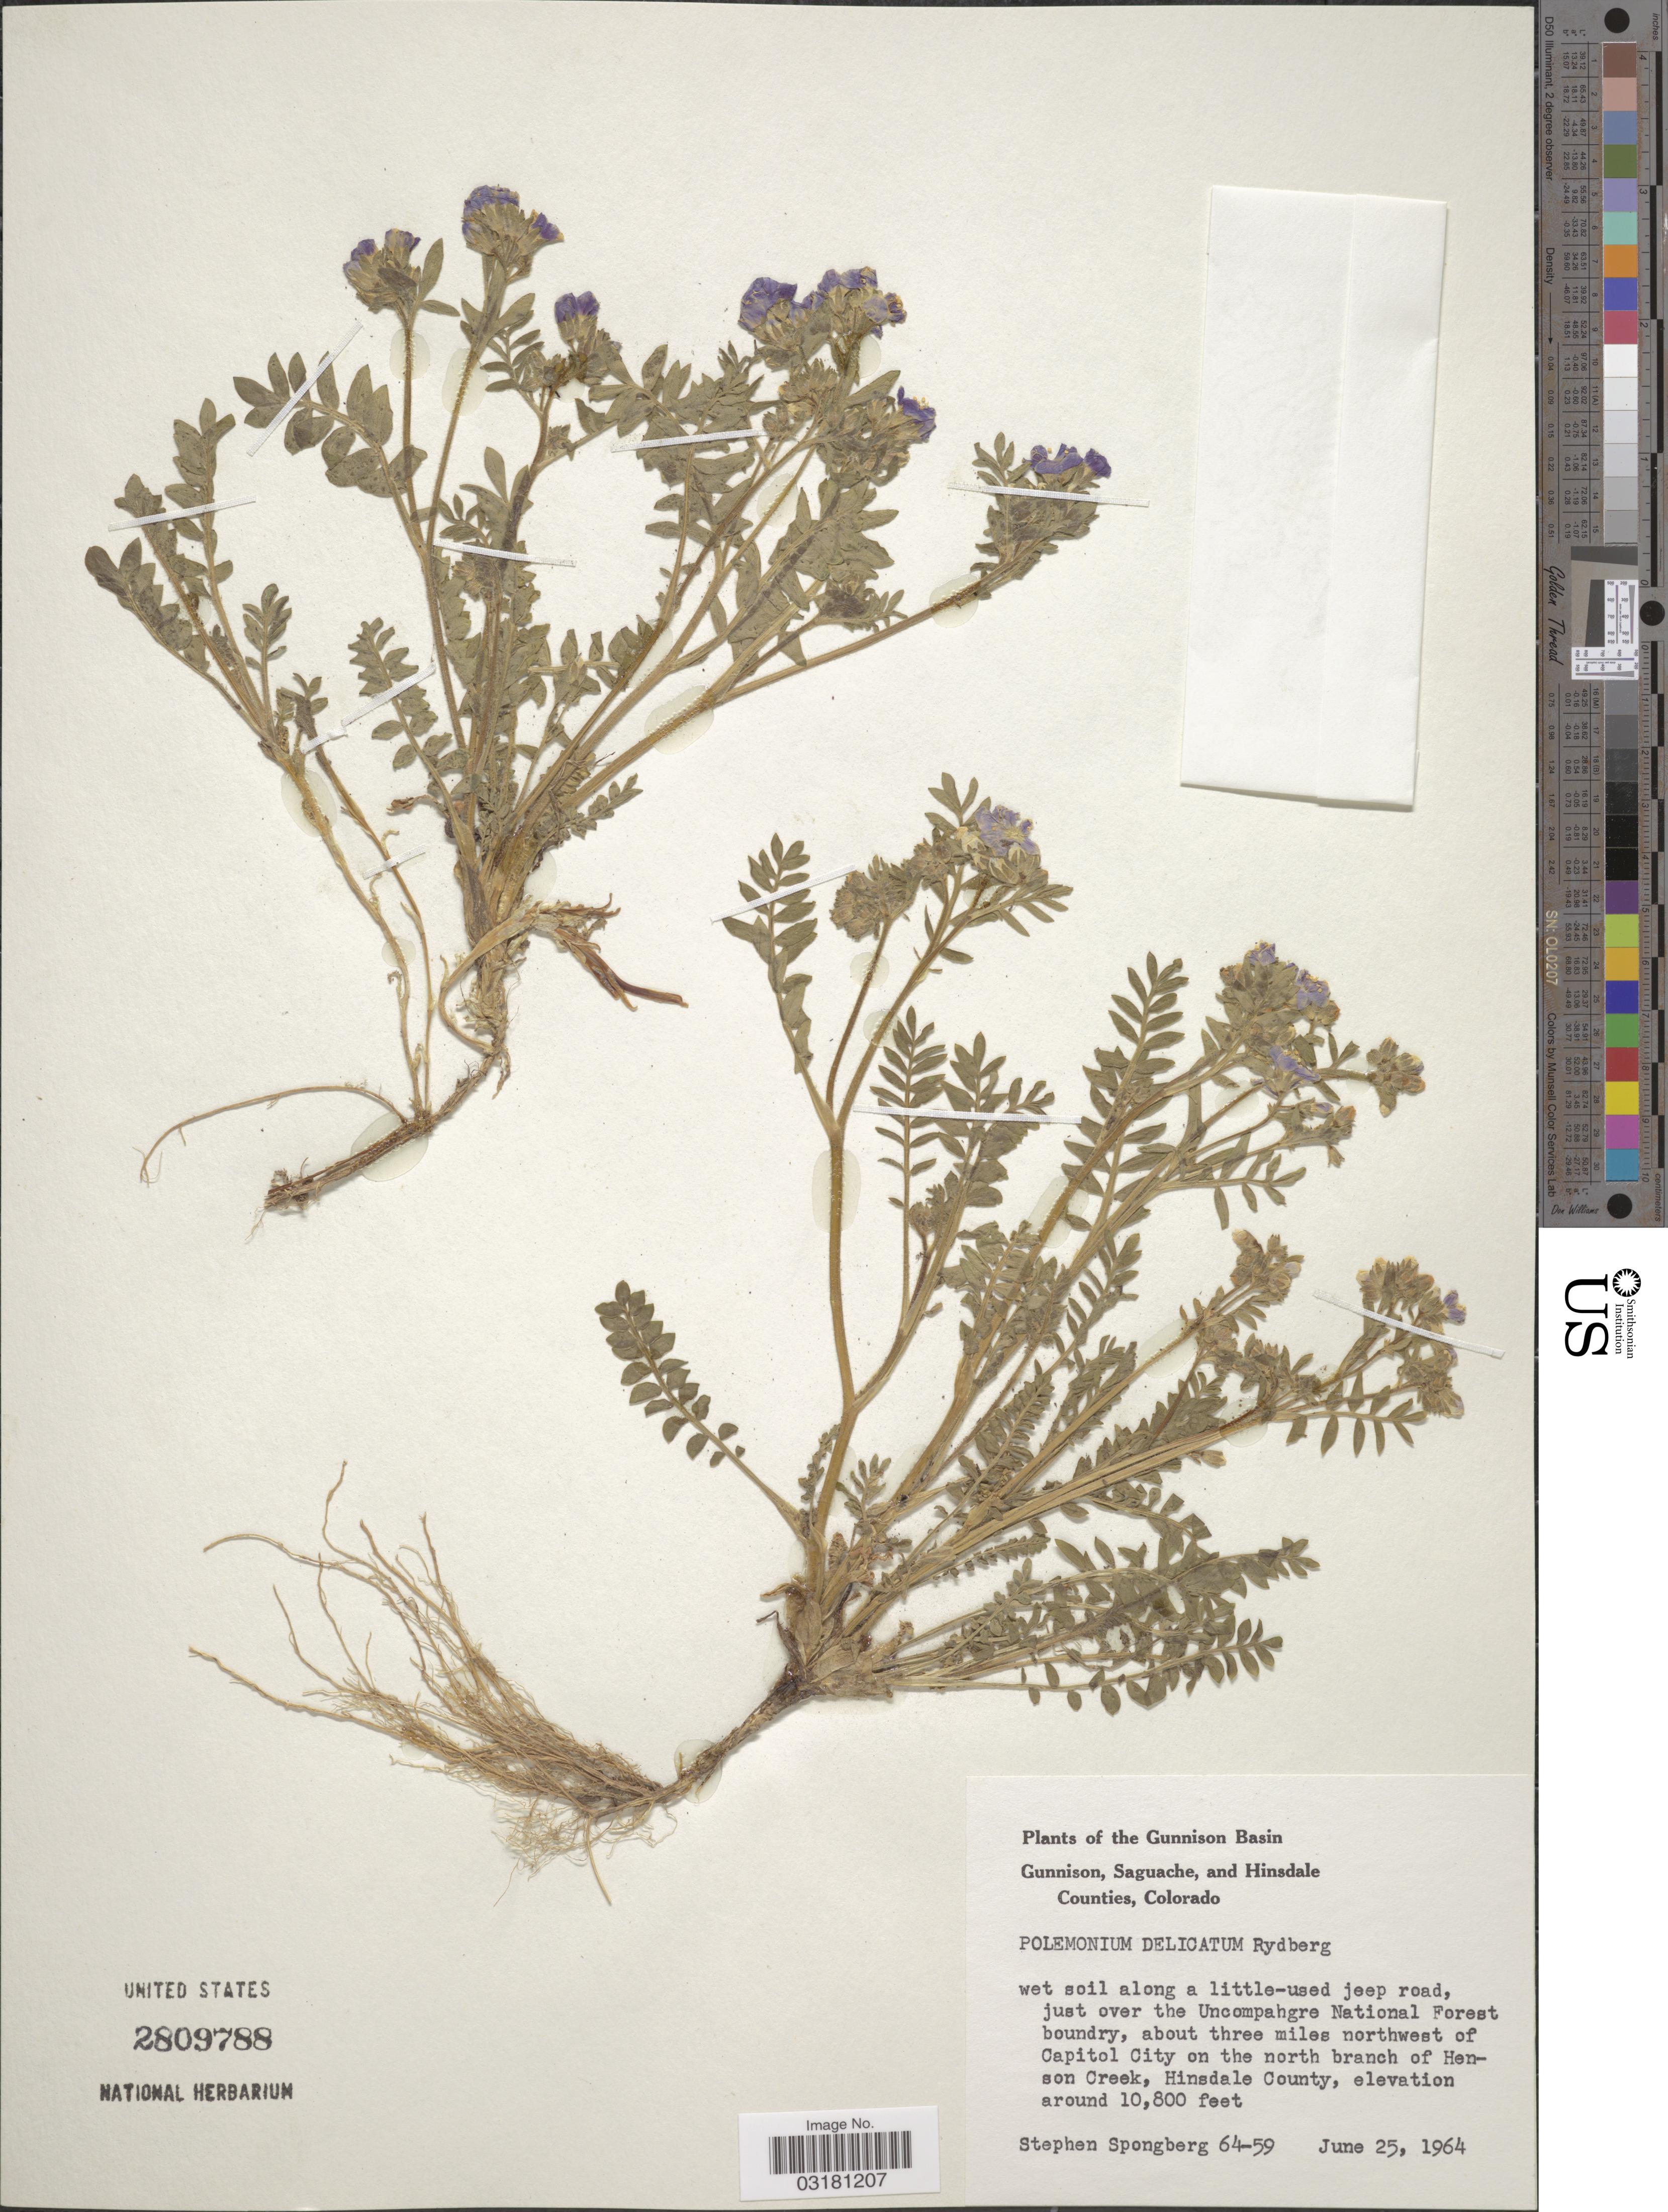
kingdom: Plantae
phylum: Tracheophyta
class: Magnoliopsida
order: Ericales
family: Polemoniaceae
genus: Polemonium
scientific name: Polemonium delicatum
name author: Rydb.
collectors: S. A.Spongberg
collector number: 64-59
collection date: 1964-06-25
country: United States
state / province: Colorado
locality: The Gunnison Basin. Just over the Uncompahgre National Forest boundary, about three miles northwest of Capitol City on the north branch of Henson Creek, Hinsdale County.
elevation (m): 3292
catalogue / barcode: US 2809788